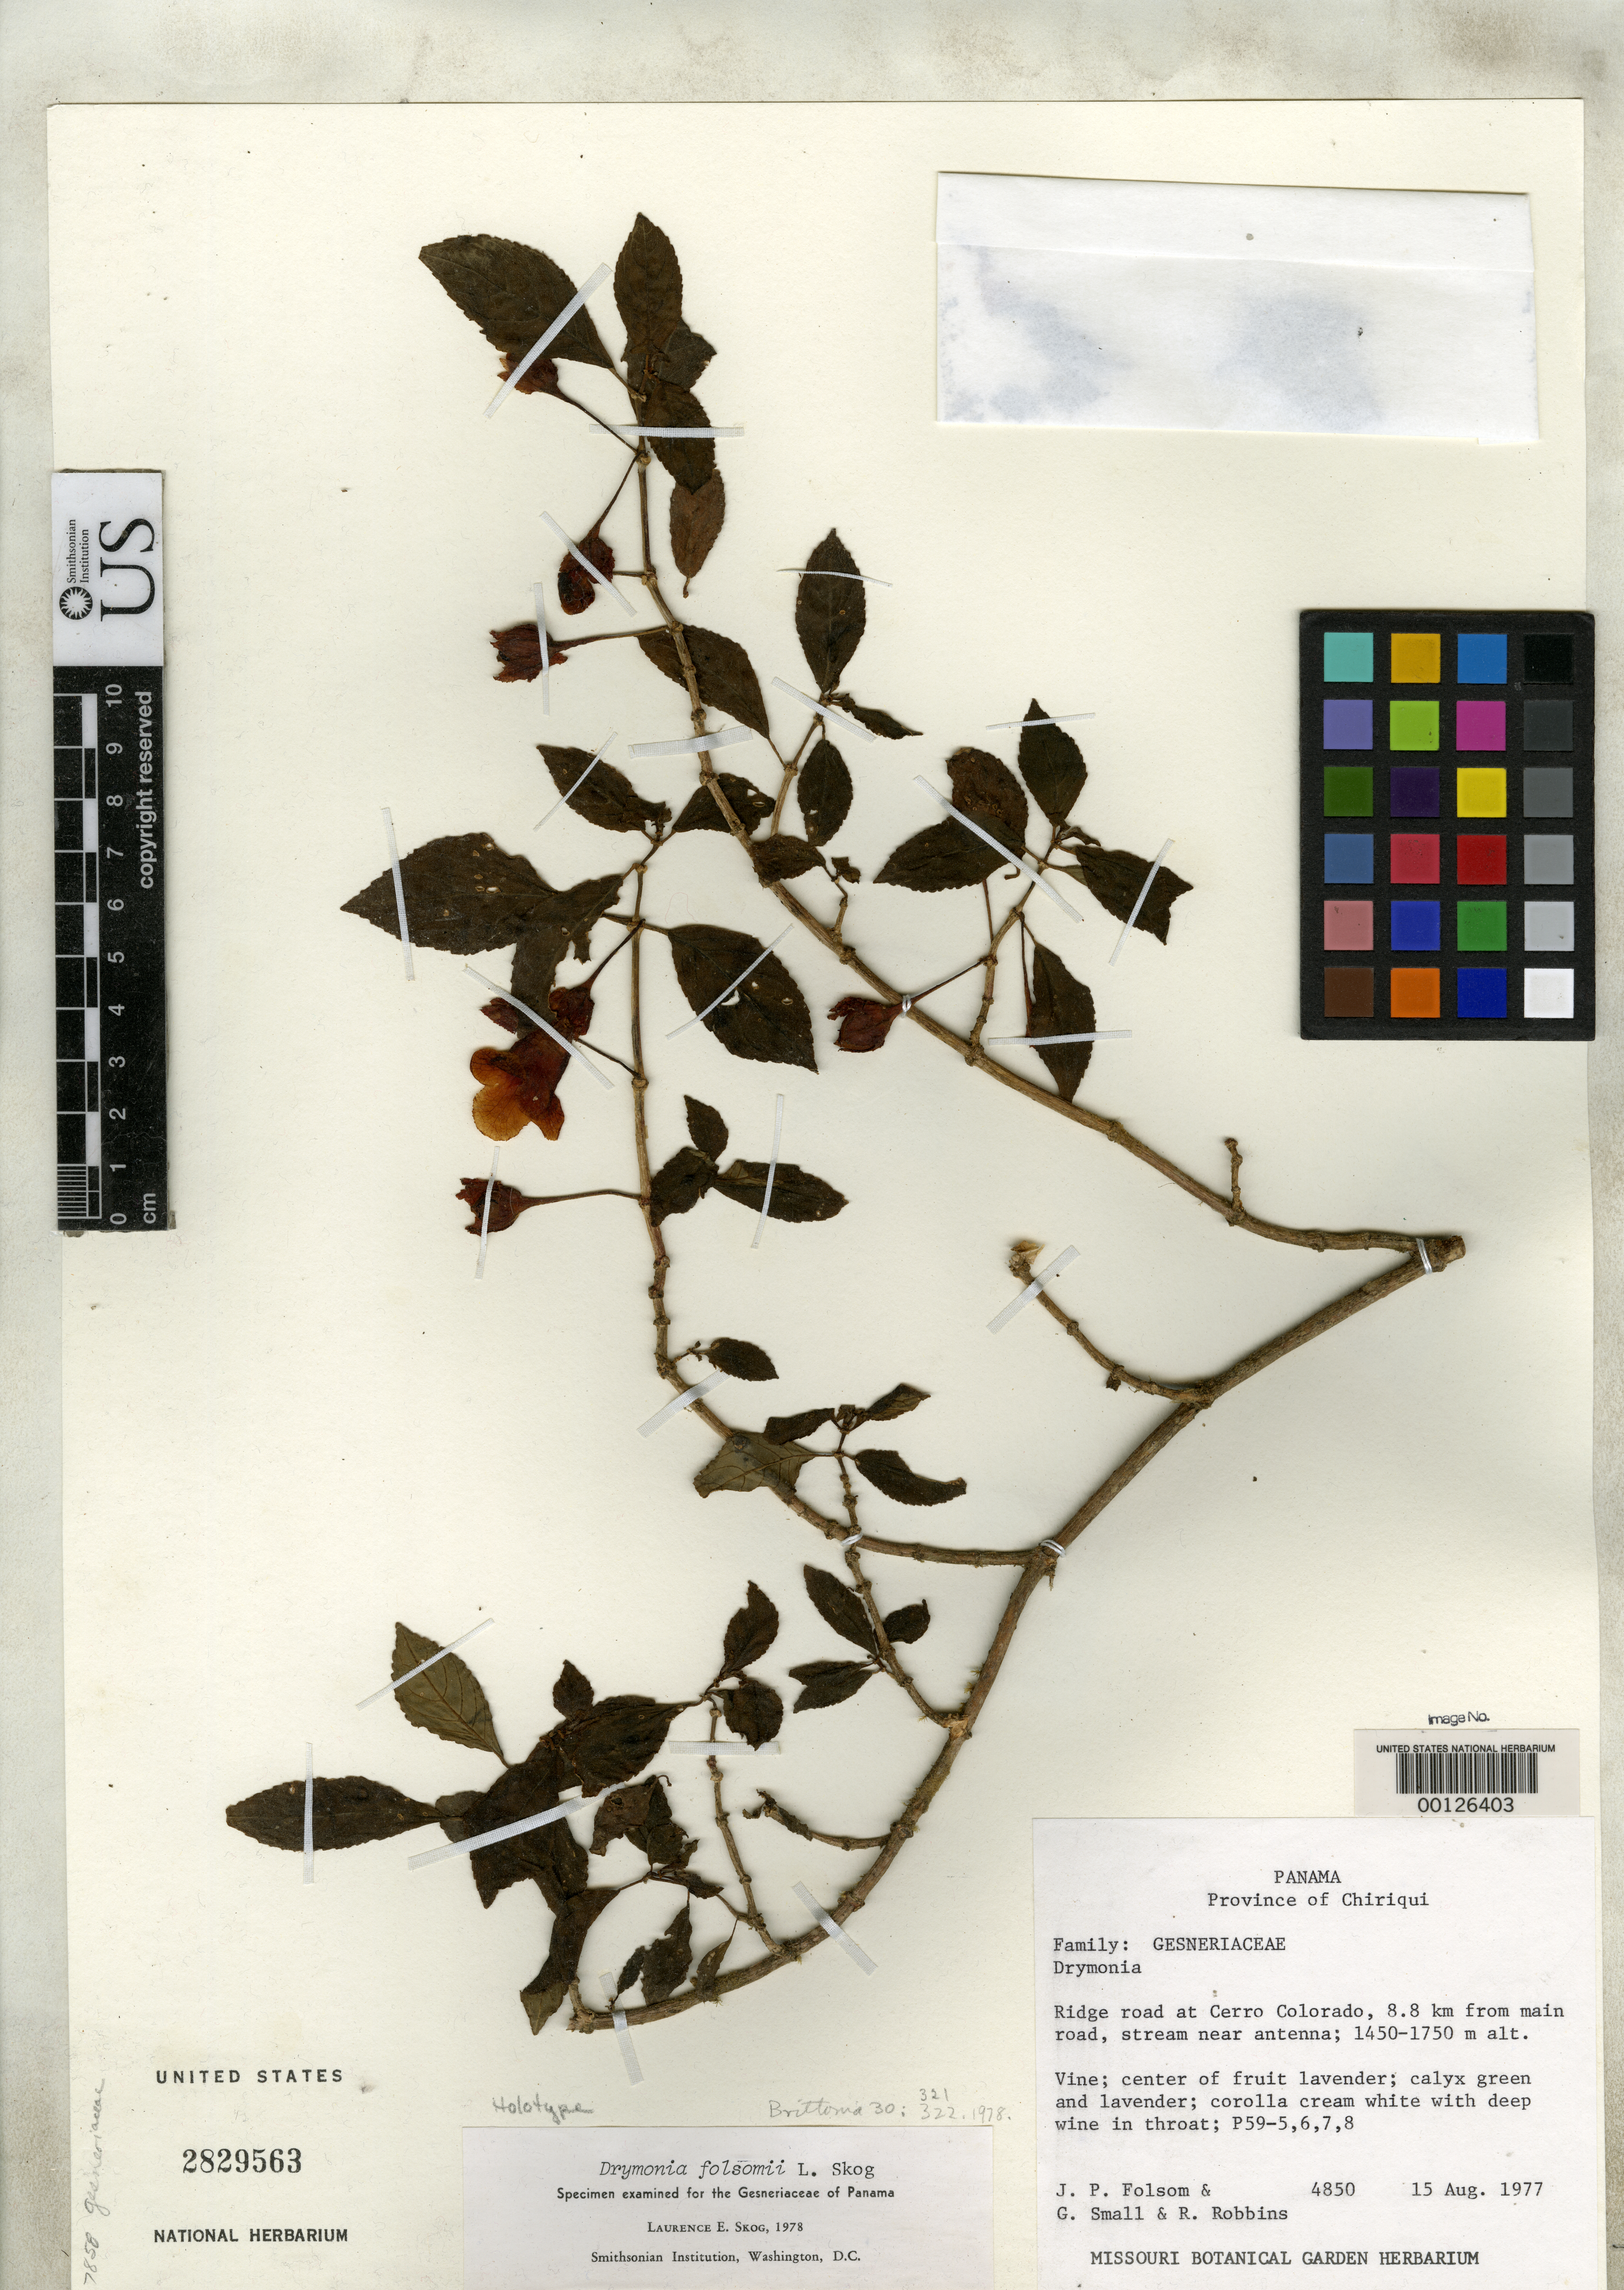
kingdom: Plantae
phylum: Tracheophyta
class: Magnoliopsida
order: Lamiales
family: Gesneriaceae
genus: Drymonia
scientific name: Drymonia folsomii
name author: L.E. Skog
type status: Holotype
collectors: J. P. Folsom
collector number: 4850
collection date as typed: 15 Aug 1977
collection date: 1977-08-15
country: Panama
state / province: Chiriquí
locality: Ridge road at Cerro Colorado, 8.8 km. From main road.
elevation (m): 1450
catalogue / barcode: US 2829563